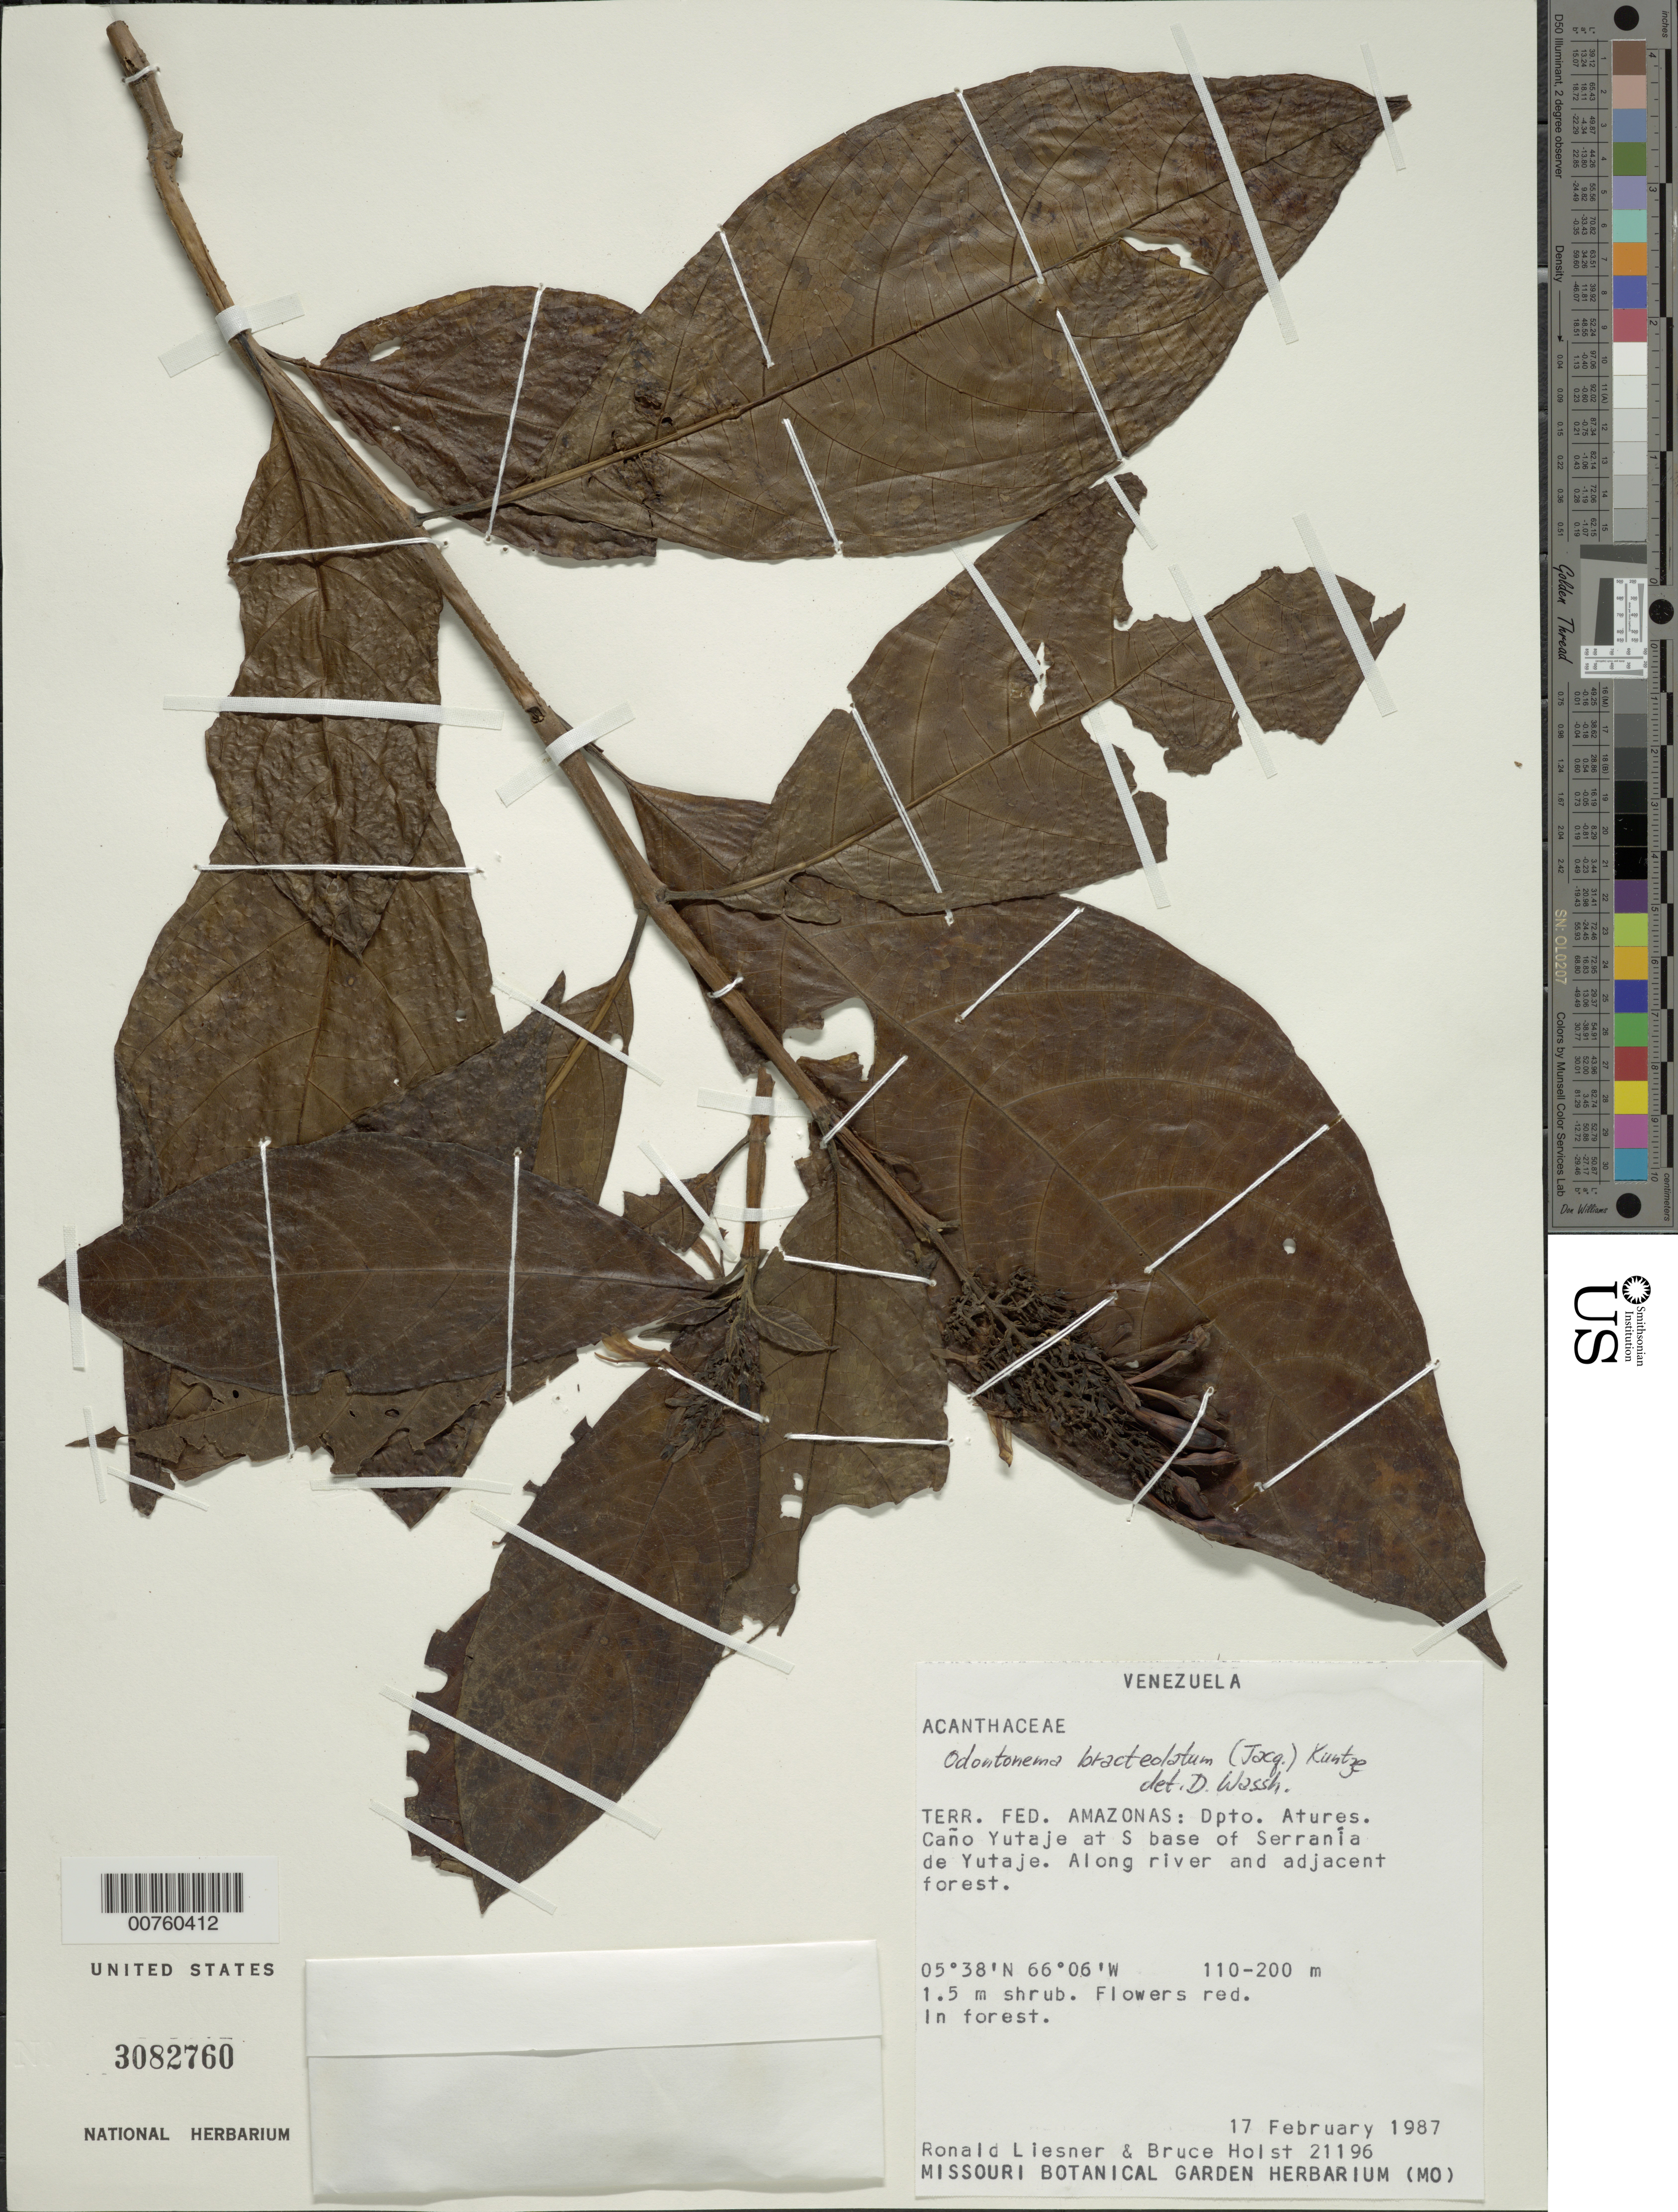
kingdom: Plantae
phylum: Tracheophyta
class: Magnoliopsida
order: Lamiales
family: Acanthaceae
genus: Odontonema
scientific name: Odontonema bracteolatum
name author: (Jacq.) Kuntze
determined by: Wasshausen, Dieter C., (BOT), Smithsonian Institution - National Museum of Natural History (UNITED STATES)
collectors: R. L. Liesner & B. Holst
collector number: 21196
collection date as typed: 17-Feb-87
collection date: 1987-02-17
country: Venezuela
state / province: Amazonas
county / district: Atures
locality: Caño Yutajé at S base of Serranía de Yutajé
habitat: Along river and forest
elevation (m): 110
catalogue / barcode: US 3082760